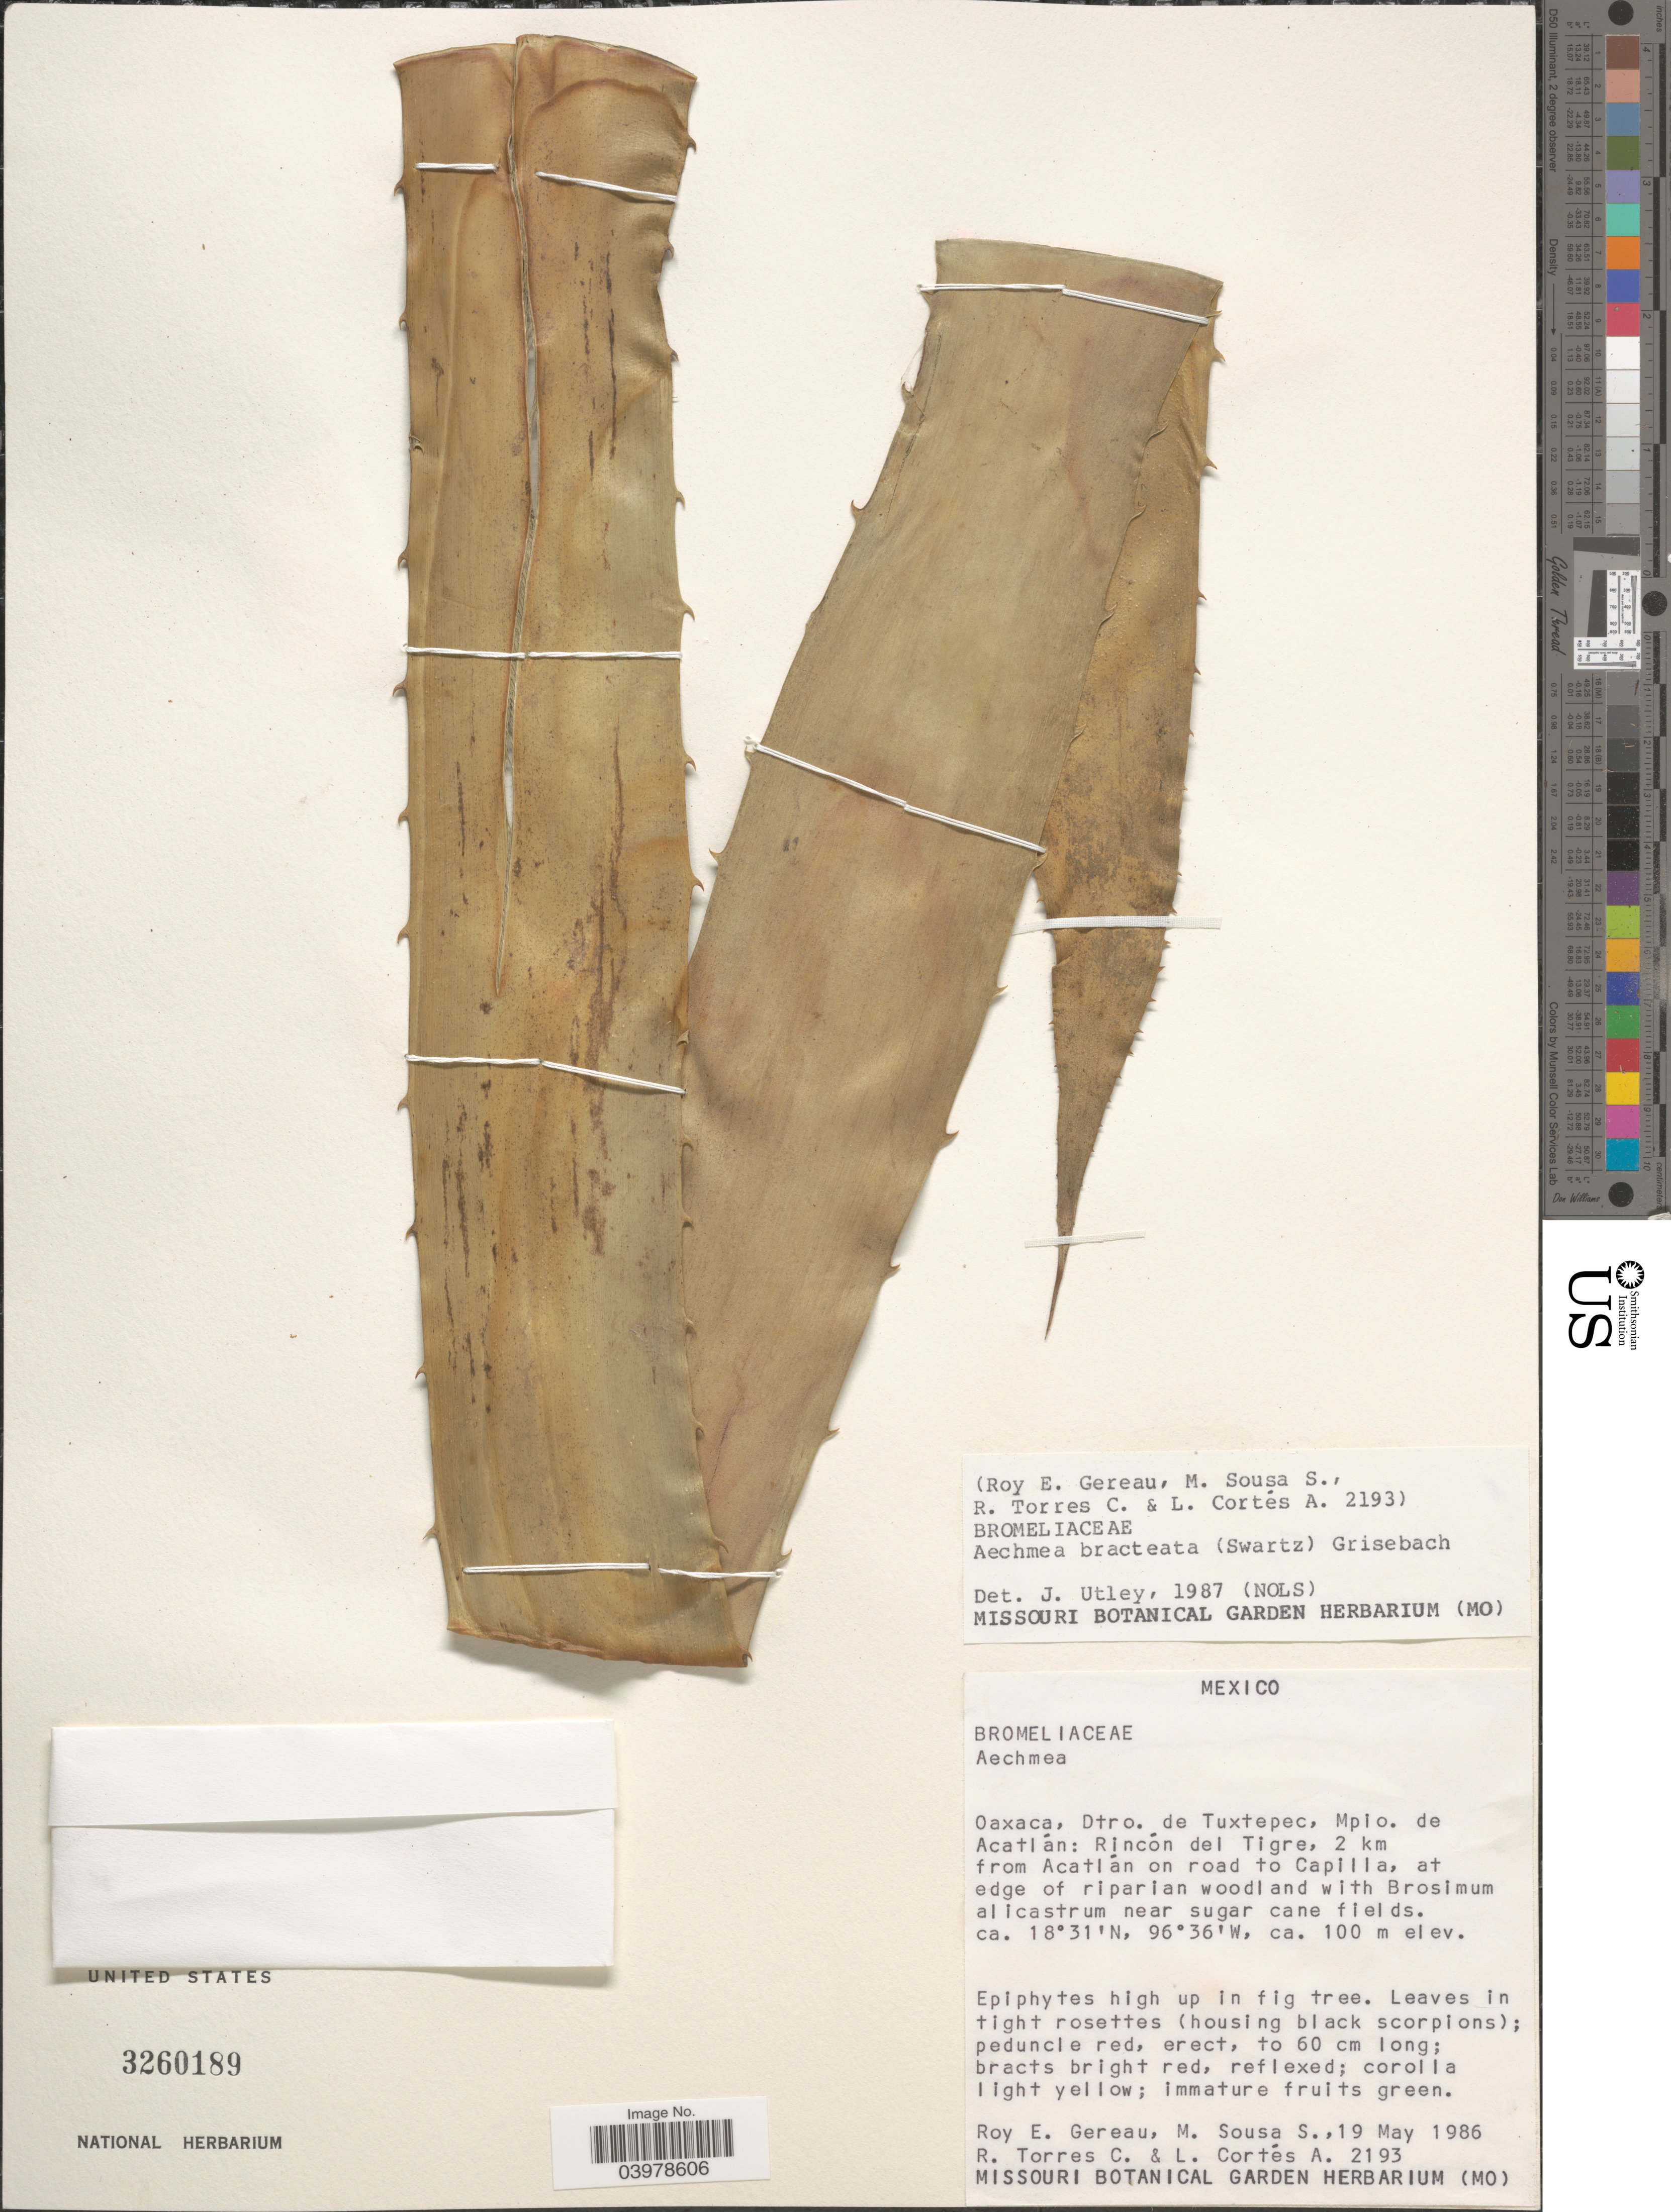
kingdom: Plantae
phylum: Tracheophyta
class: Liliopsida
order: Poales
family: Bromeliaceae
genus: Aechmea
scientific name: Aechmea bracteata var. bracteata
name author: (Sw.) Griseb.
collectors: R. E. Gereau, M. Sousa S., R. Torres C. & L. Cortes-A.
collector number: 2193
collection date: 1986-05-19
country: Mexico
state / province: Oaxaca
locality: Dtro. de Tuxtepec, Mpio. de Acatlán: Rincón del Tigre, 2 km from Acatlán on road to Capilla.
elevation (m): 100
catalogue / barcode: US 3260189